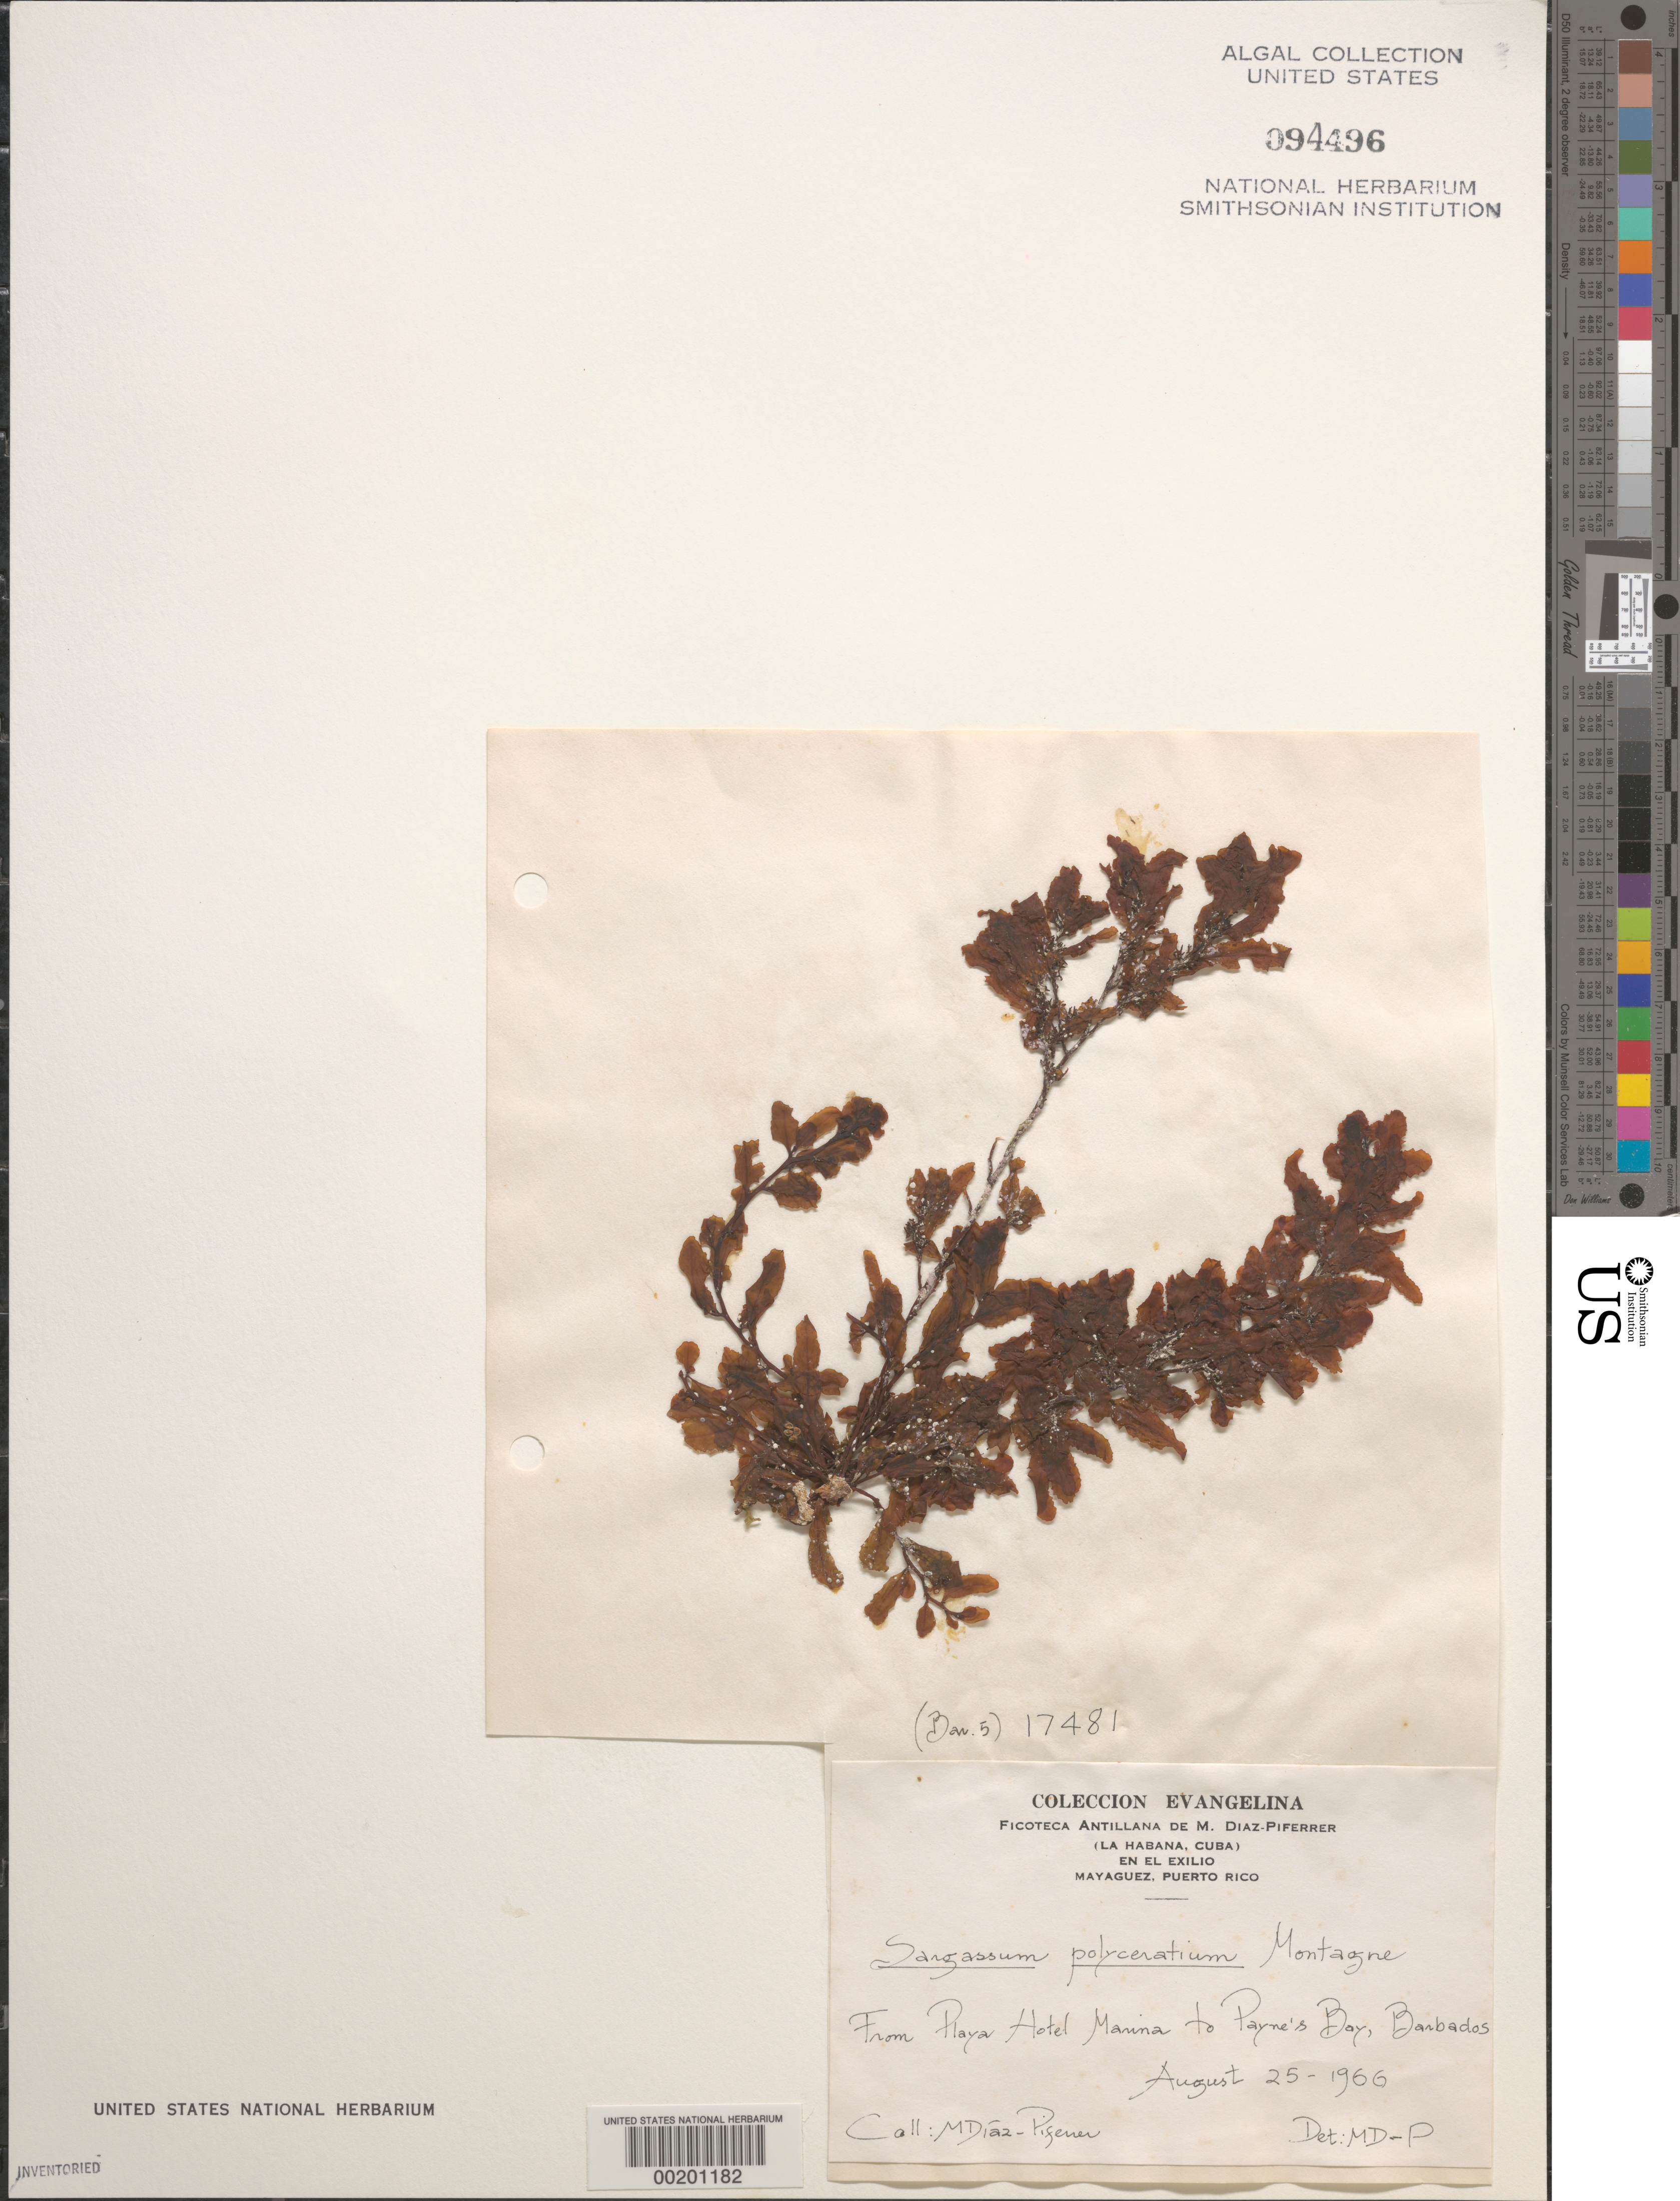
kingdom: Chromista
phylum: Ochrophyta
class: Phaeophyceae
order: Fucales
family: Sargassaceae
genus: Sargassum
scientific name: Sargassum polyceratium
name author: Mont.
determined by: Diaz-Piferrer, M.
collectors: M. Diaz-Piferrer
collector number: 17481 & BAR. 5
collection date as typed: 25 Aug 1966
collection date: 1966-08-25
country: Barbados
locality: From Hotel Marina Beach to Payne's Bay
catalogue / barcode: US 94496